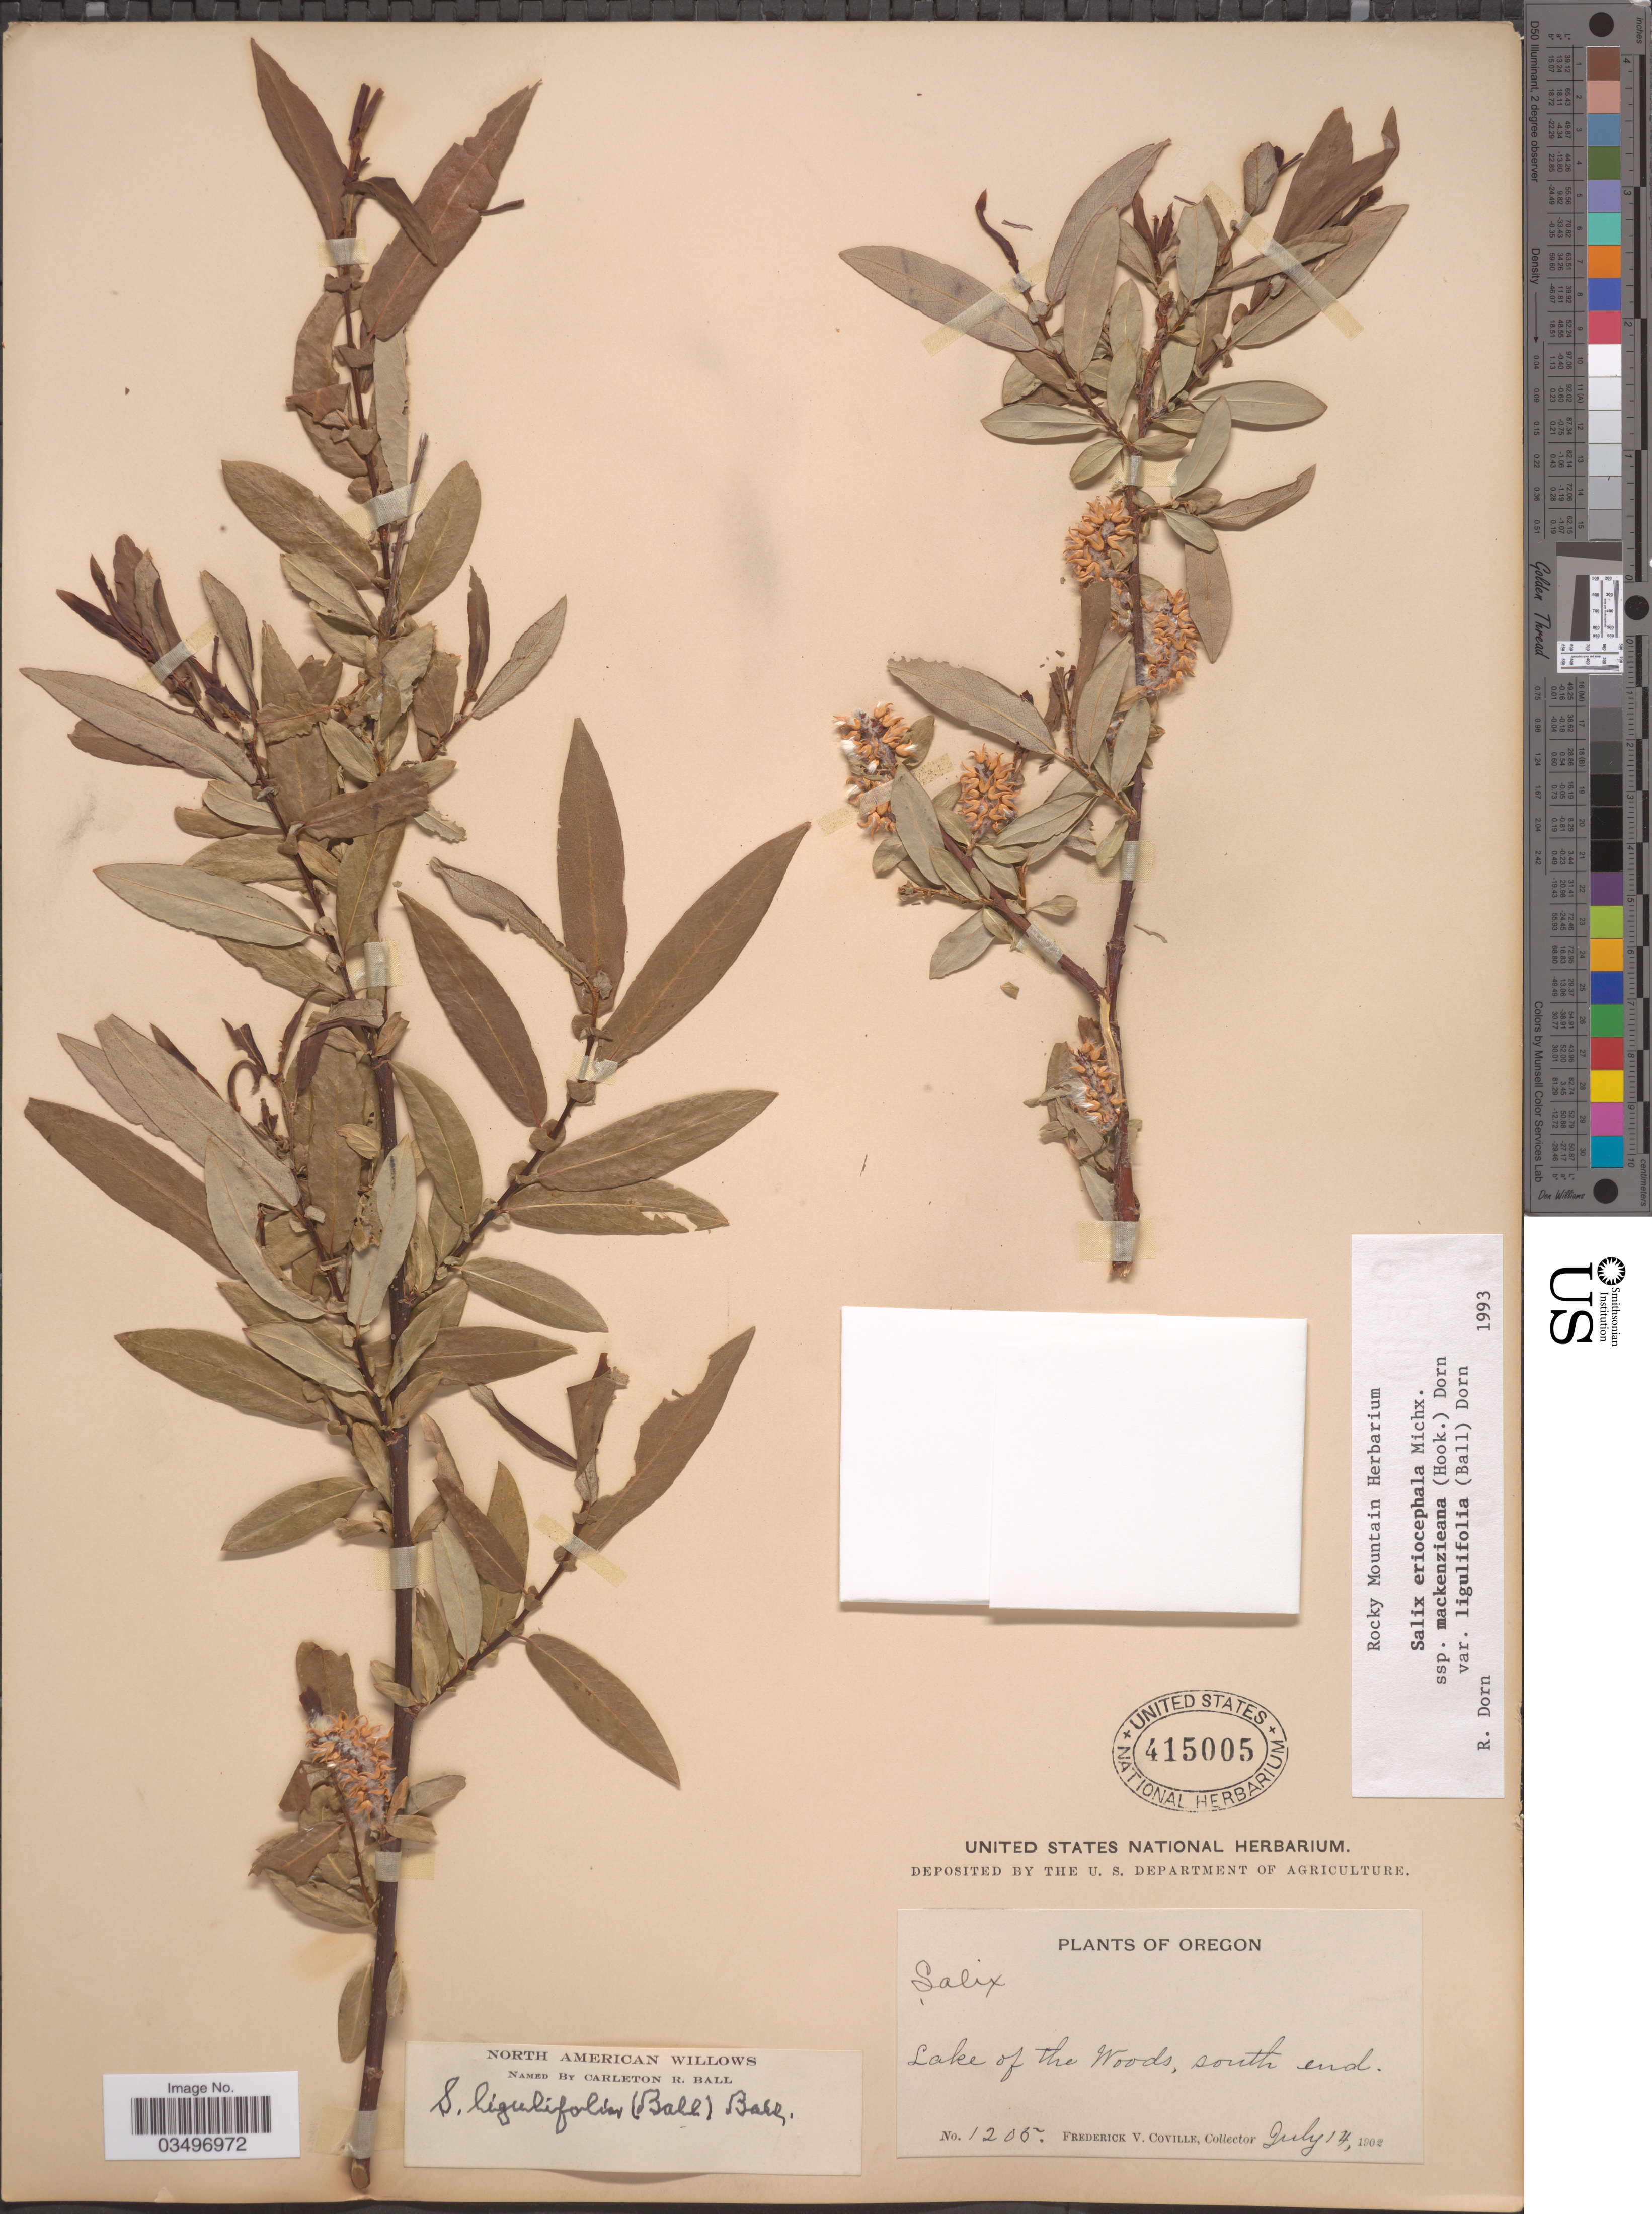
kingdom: Plantae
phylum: Tracheophyta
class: Magnoliopsida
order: Malpighiales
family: Salicaceae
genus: Salix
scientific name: Salix eriocephala var. ligulifolia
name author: (C.R. Ball) Dorn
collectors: F. V. Coville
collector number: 1205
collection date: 1902-07-14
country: United States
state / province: Oregon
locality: Lake of the Woods, south end.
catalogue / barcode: US 415005